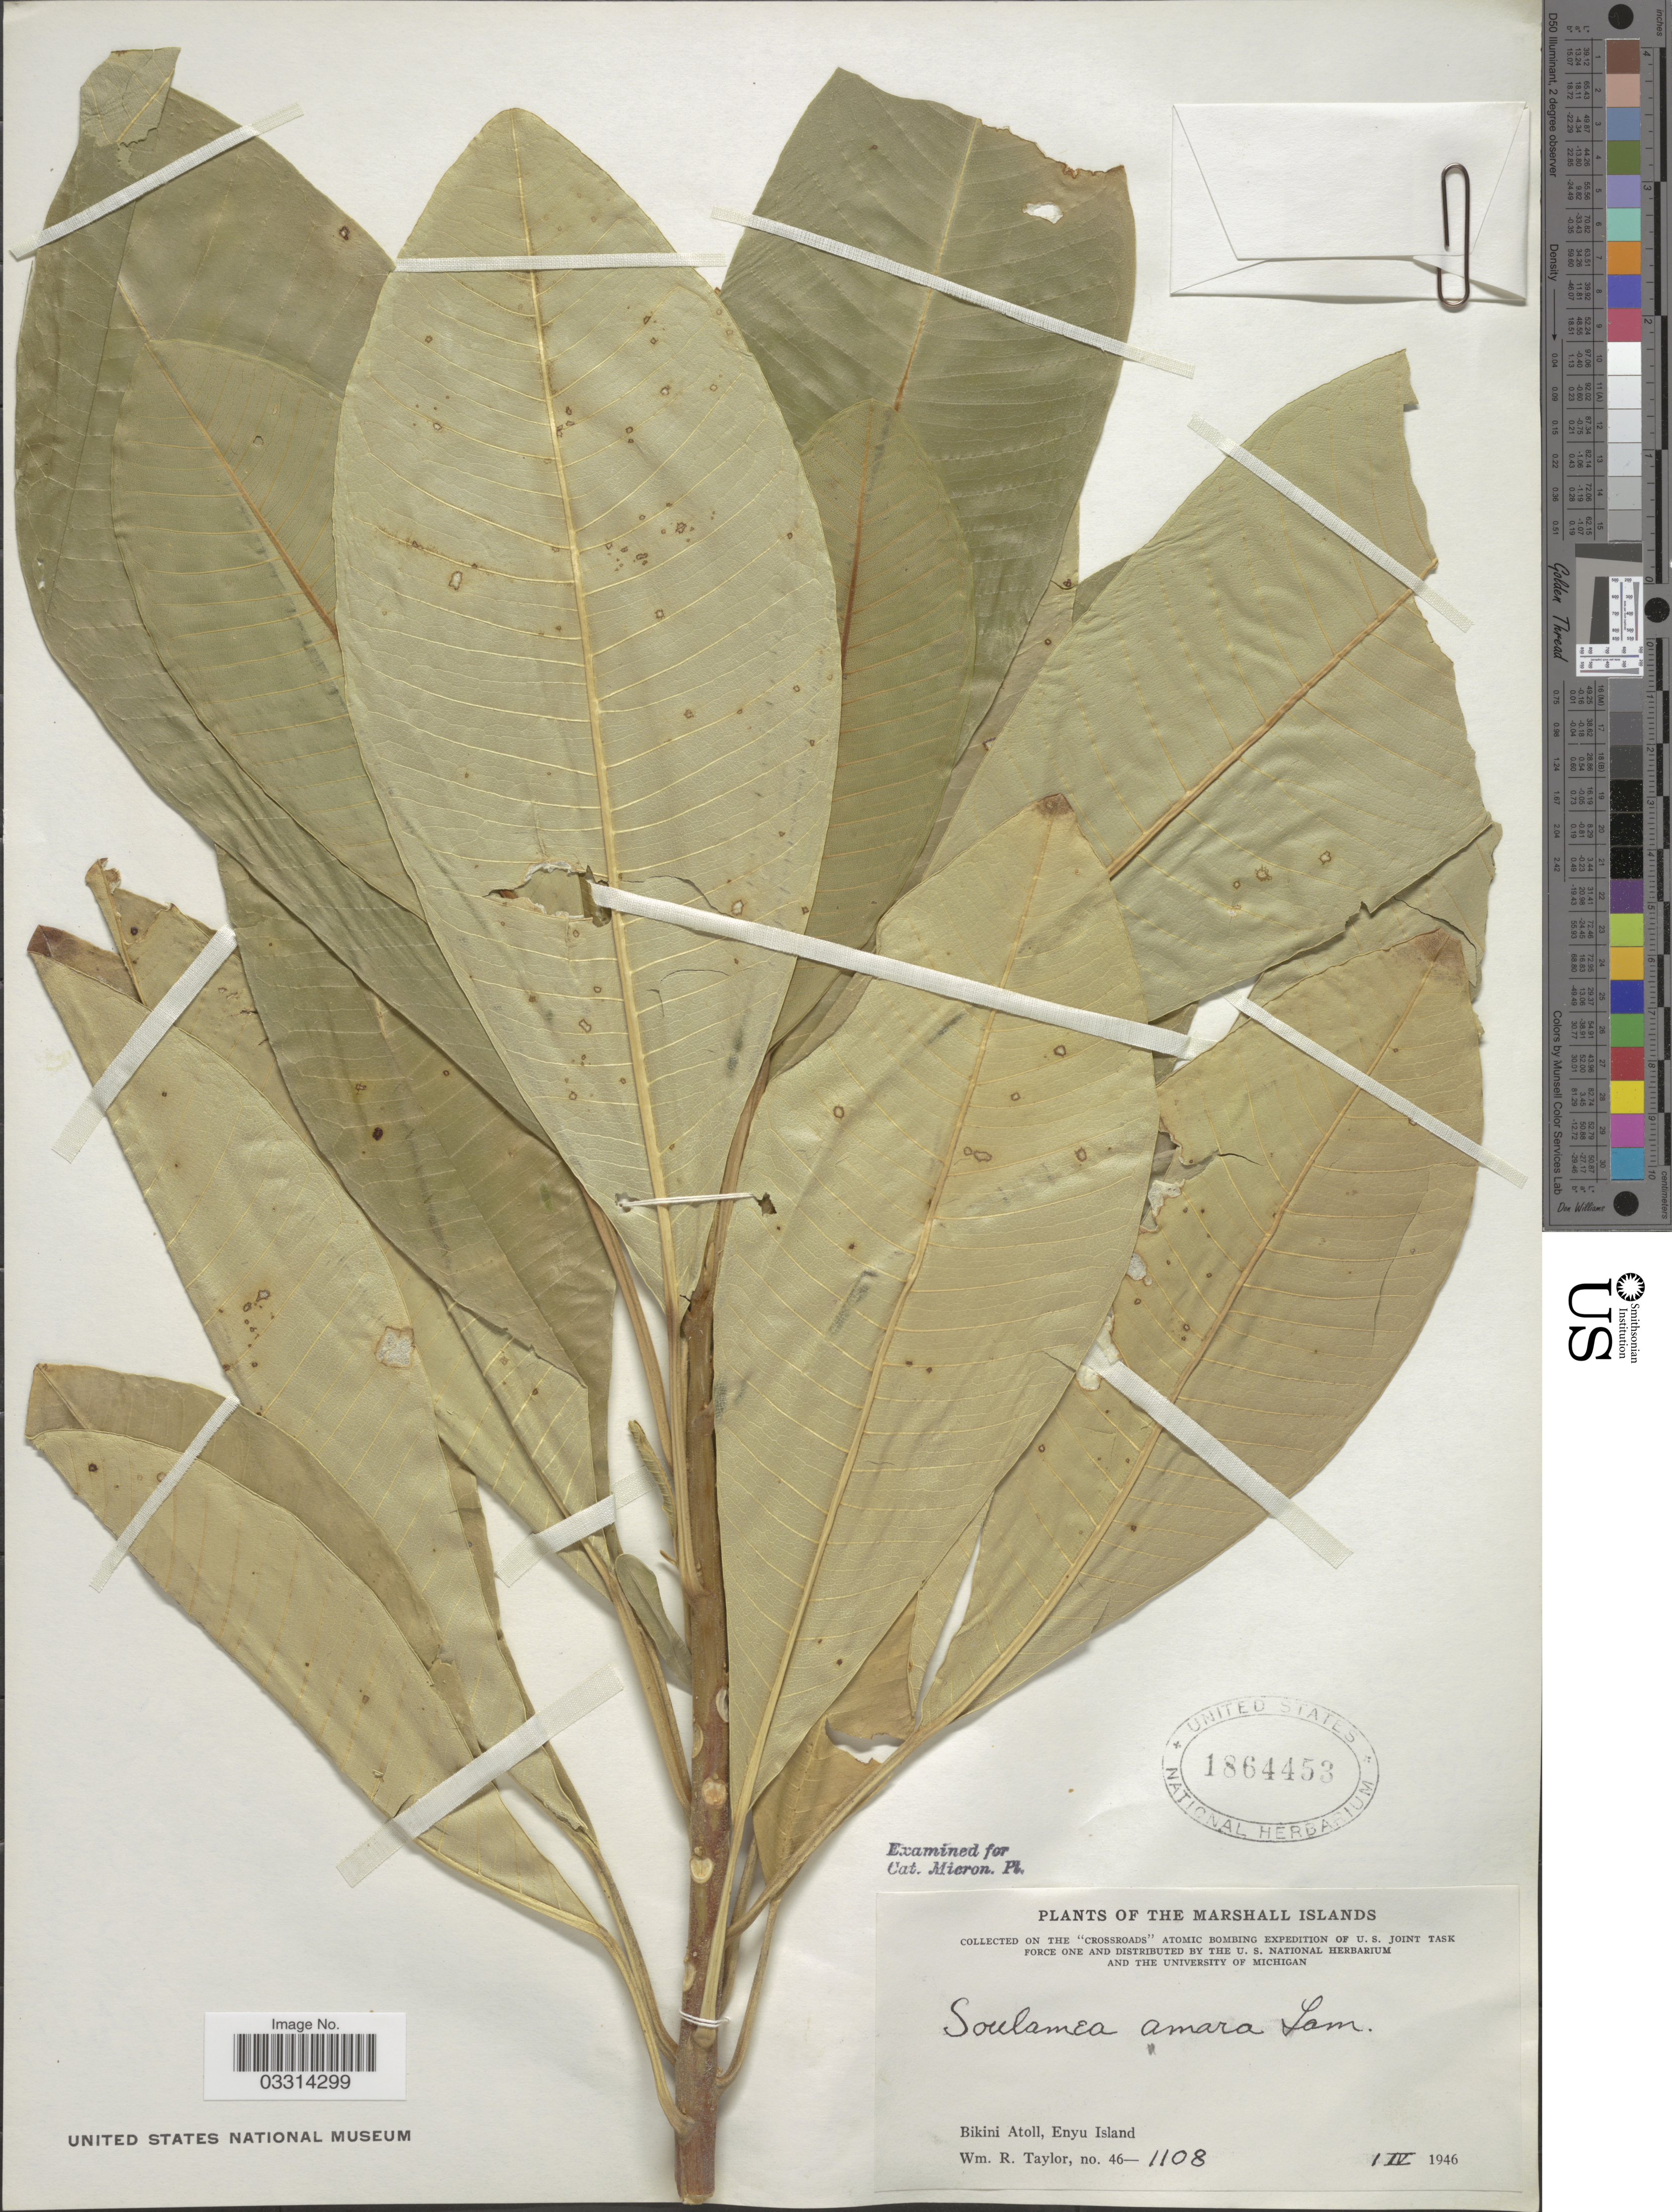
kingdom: Plantae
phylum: Tracheophyta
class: Magnoliopsida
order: Sapindales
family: Simaroubaceae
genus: Soulamea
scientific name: Soulamea amara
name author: Lam.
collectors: W. R. Taylor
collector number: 46-1108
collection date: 1946-04-01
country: Marshall Islands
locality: Bikini Atoll, Enyu Island.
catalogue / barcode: US 1864453